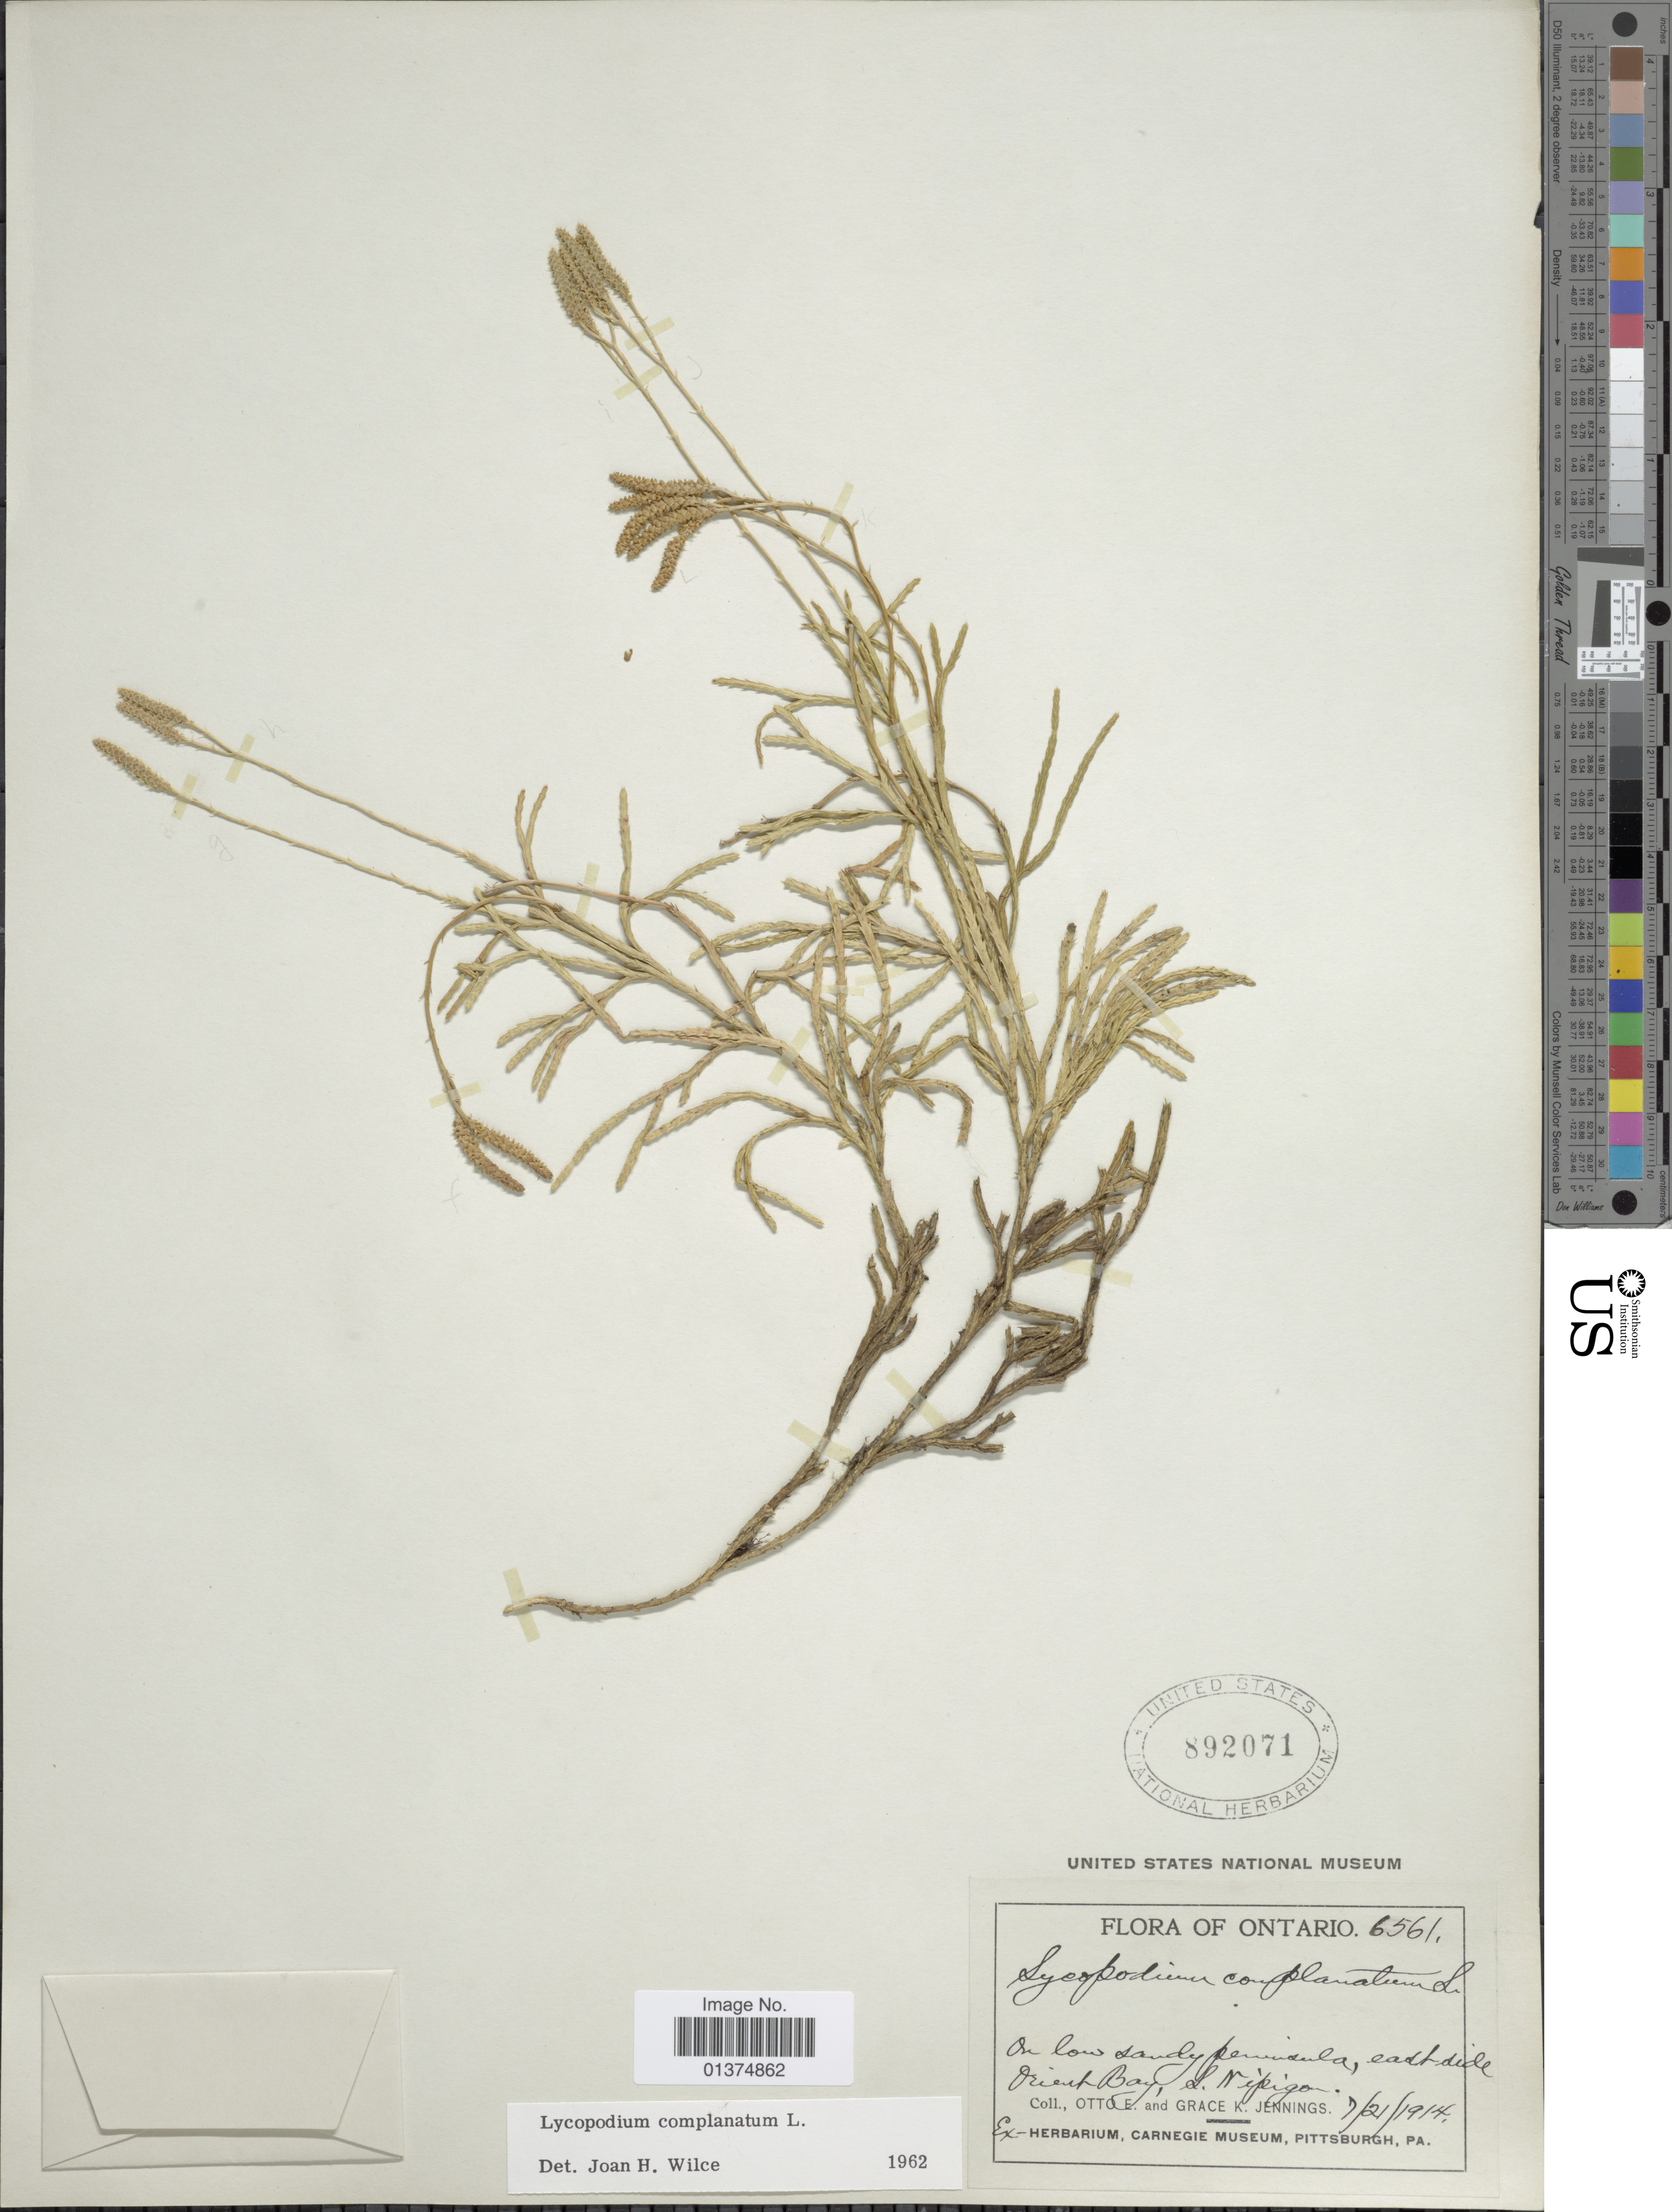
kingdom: Plantae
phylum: Tracheophyta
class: Lycopodiopsida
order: Lycopodiales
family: Lycopodiaceae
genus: Diphasiastrum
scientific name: Diphasiastrum complanatum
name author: (L.) Holub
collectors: O. E. Jennings & G. K. Jennings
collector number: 6561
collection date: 1914-07-21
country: Canada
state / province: Ontario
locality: Eastside Orient bay, S. Nipigon.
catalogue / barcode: US 892071